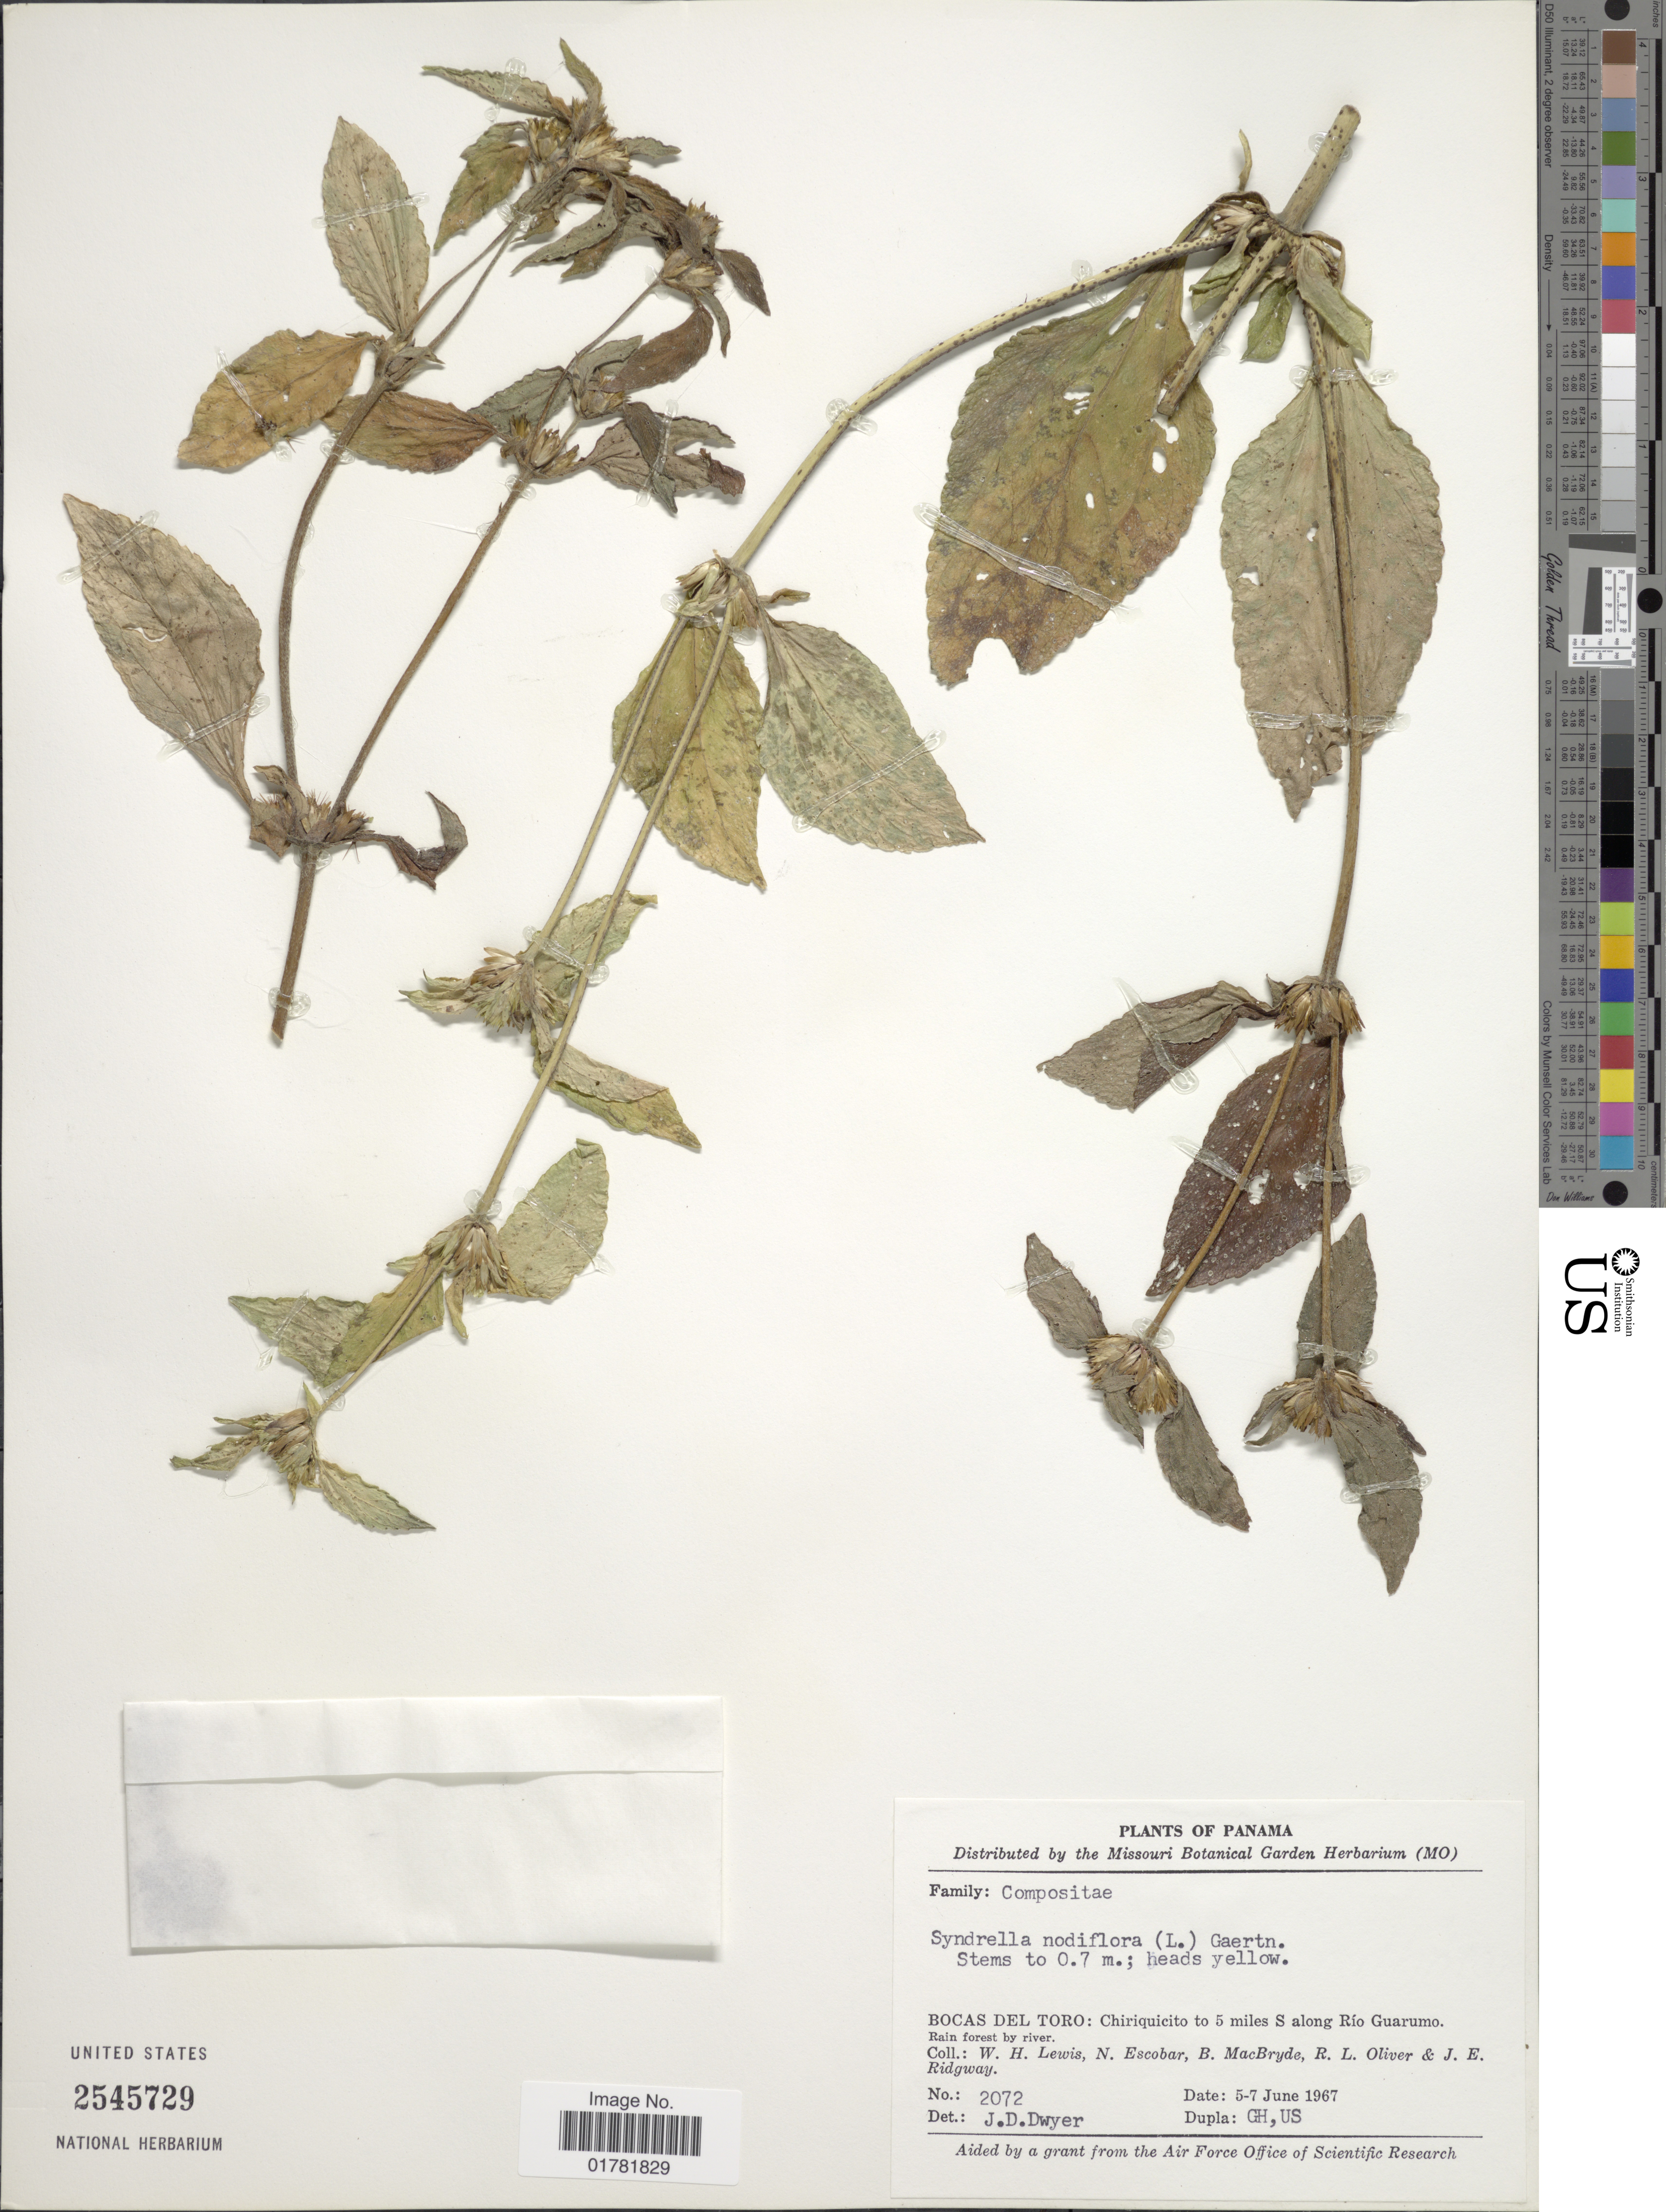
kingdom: Plantae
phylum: Tracheophyta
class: Magnoliopsida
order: Asterales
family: Asteraceae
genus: Synedrella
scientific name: Synedrella nodiflora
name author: (L.) Gaertn.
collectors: W. H. Lewis, N. Escobar, B. MacBryde, R. Oliver & J. Ridgway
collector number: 2072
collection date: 1967-06-05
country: Panama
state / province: Bocas del Toro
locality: Chiriquicito to 5 miles S along Río Guarumo. Rain forest by river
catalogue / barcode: US 2545729